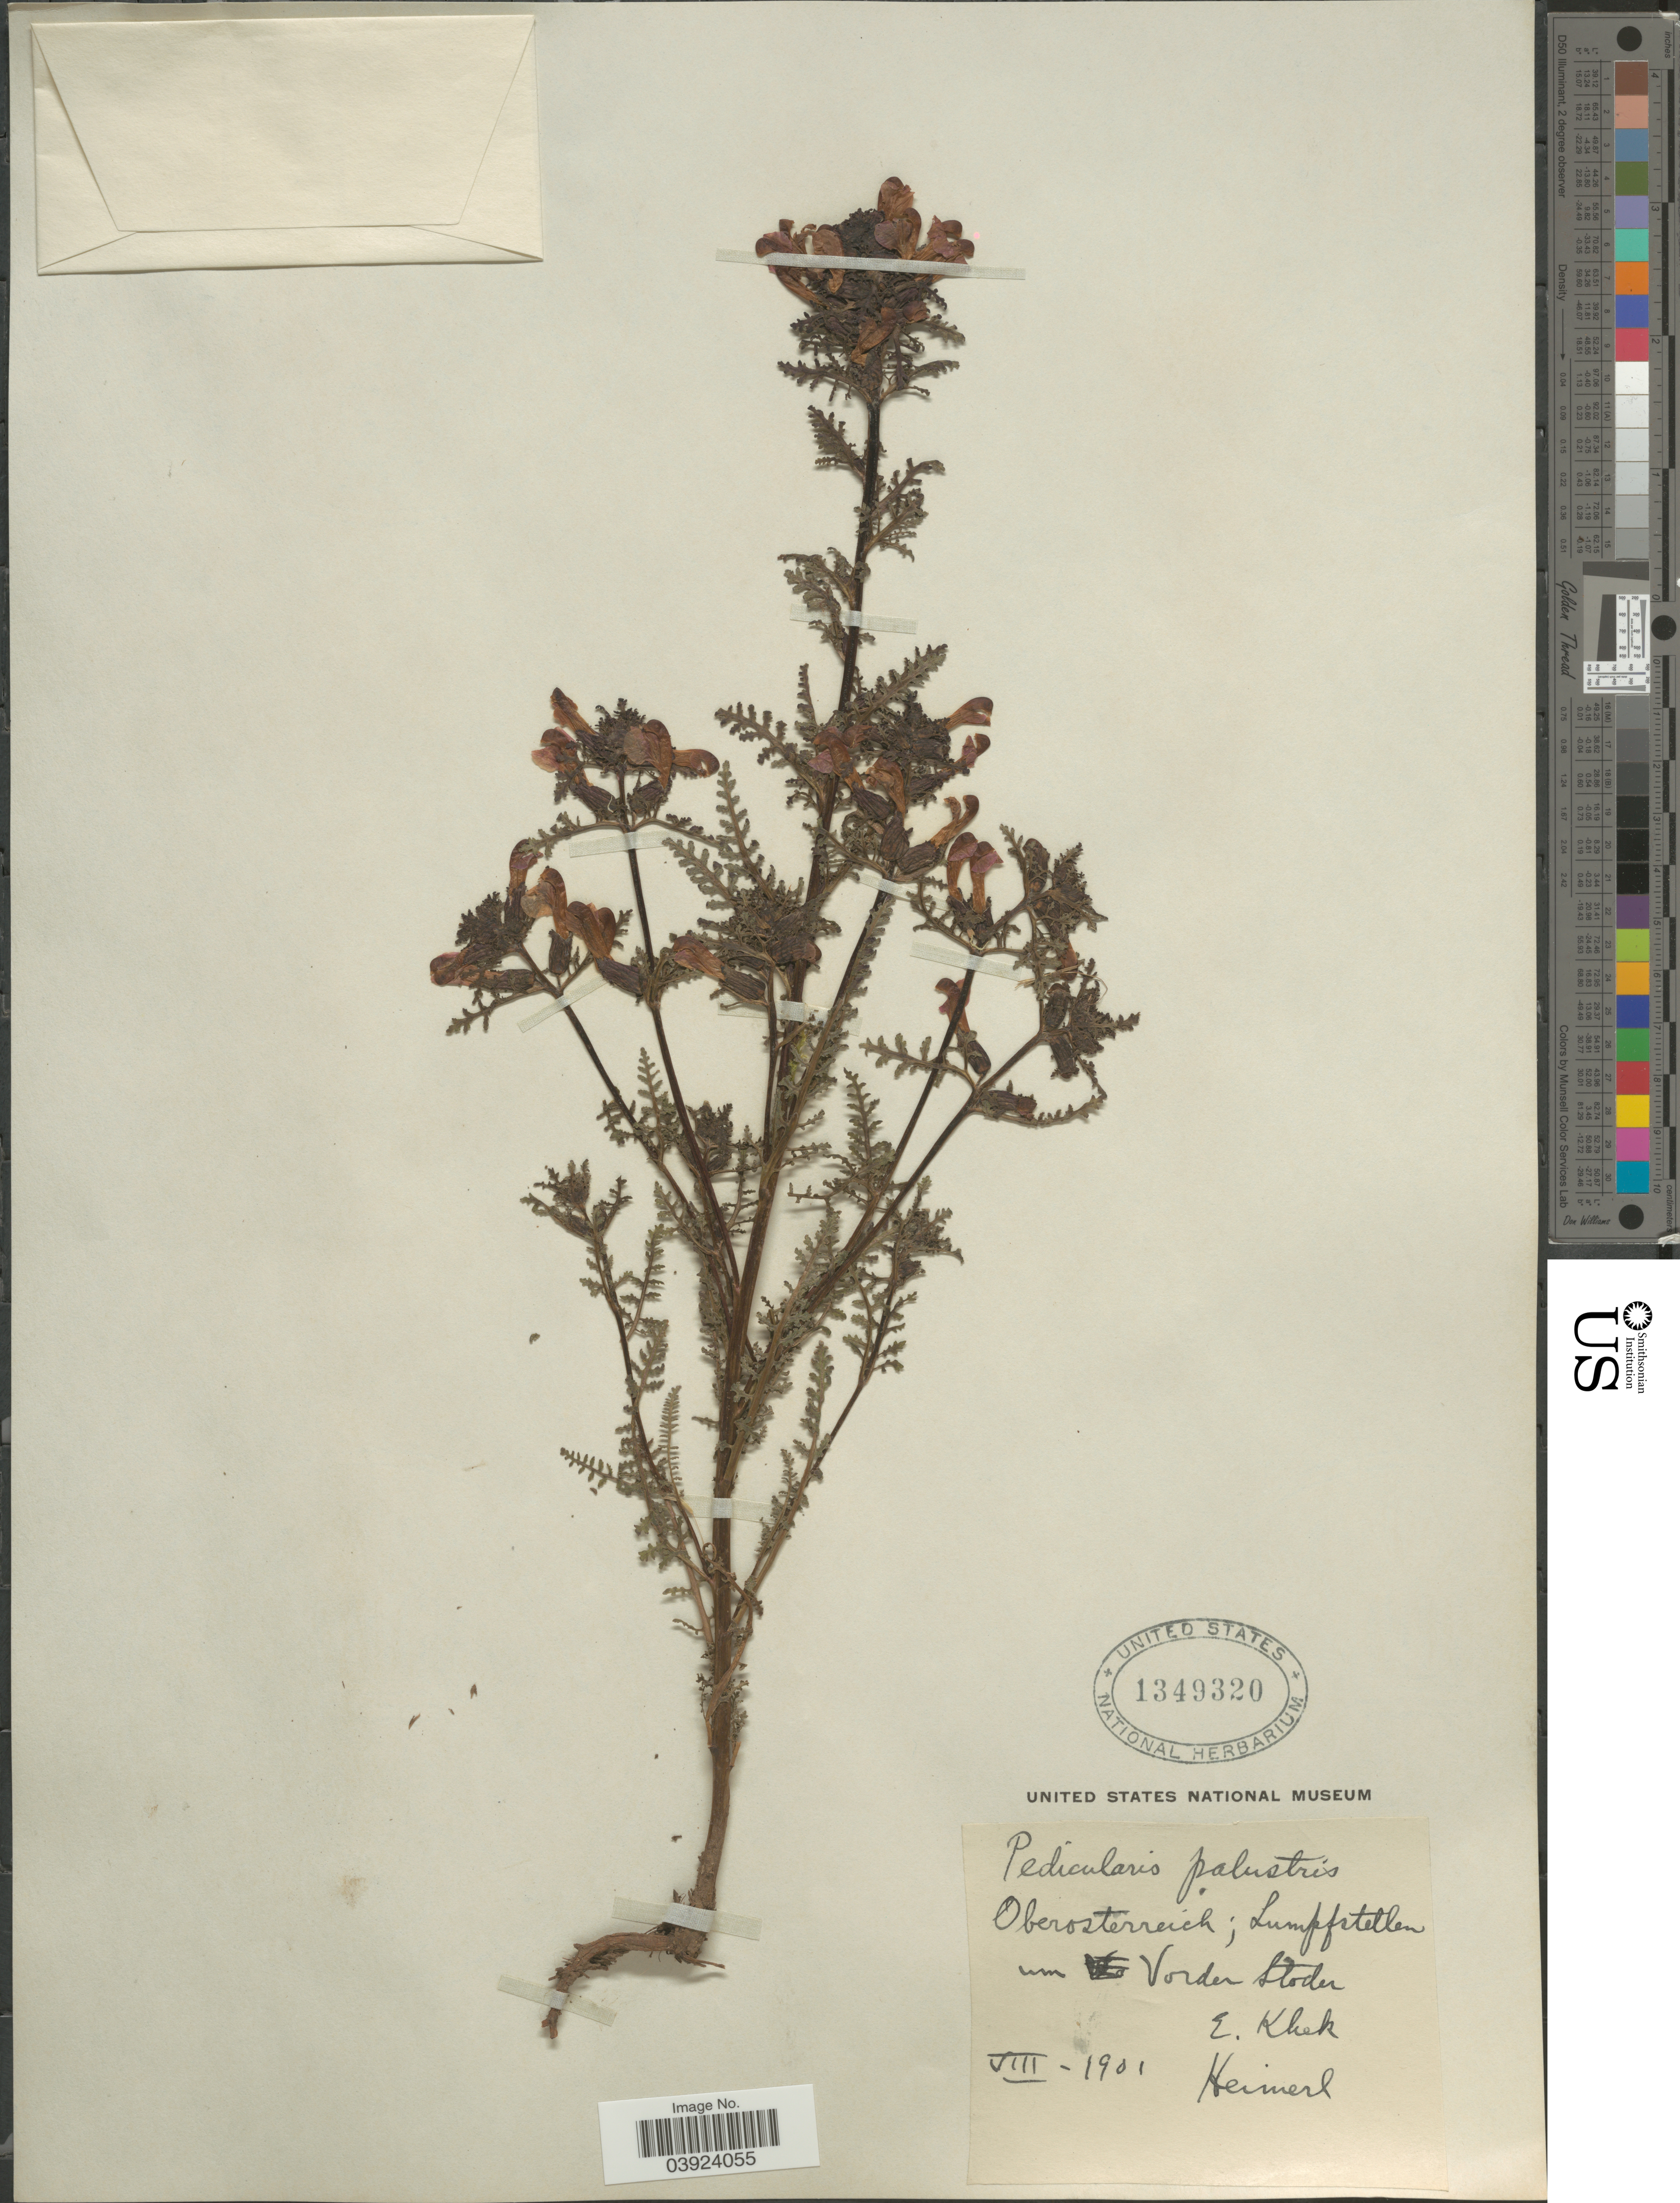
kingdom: Plantae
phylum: Tracheophyta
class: Magnoliopsida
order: Lamiales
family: Orobanchaceae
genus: Pedicularis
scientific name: Pedicularis palustris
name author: L.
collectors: Heimerl & E. Khek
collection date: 1901-08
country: Austria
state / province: Oberosterreich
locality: Lumpfstellen um Vorder Stoder.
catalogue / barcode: US 1349320